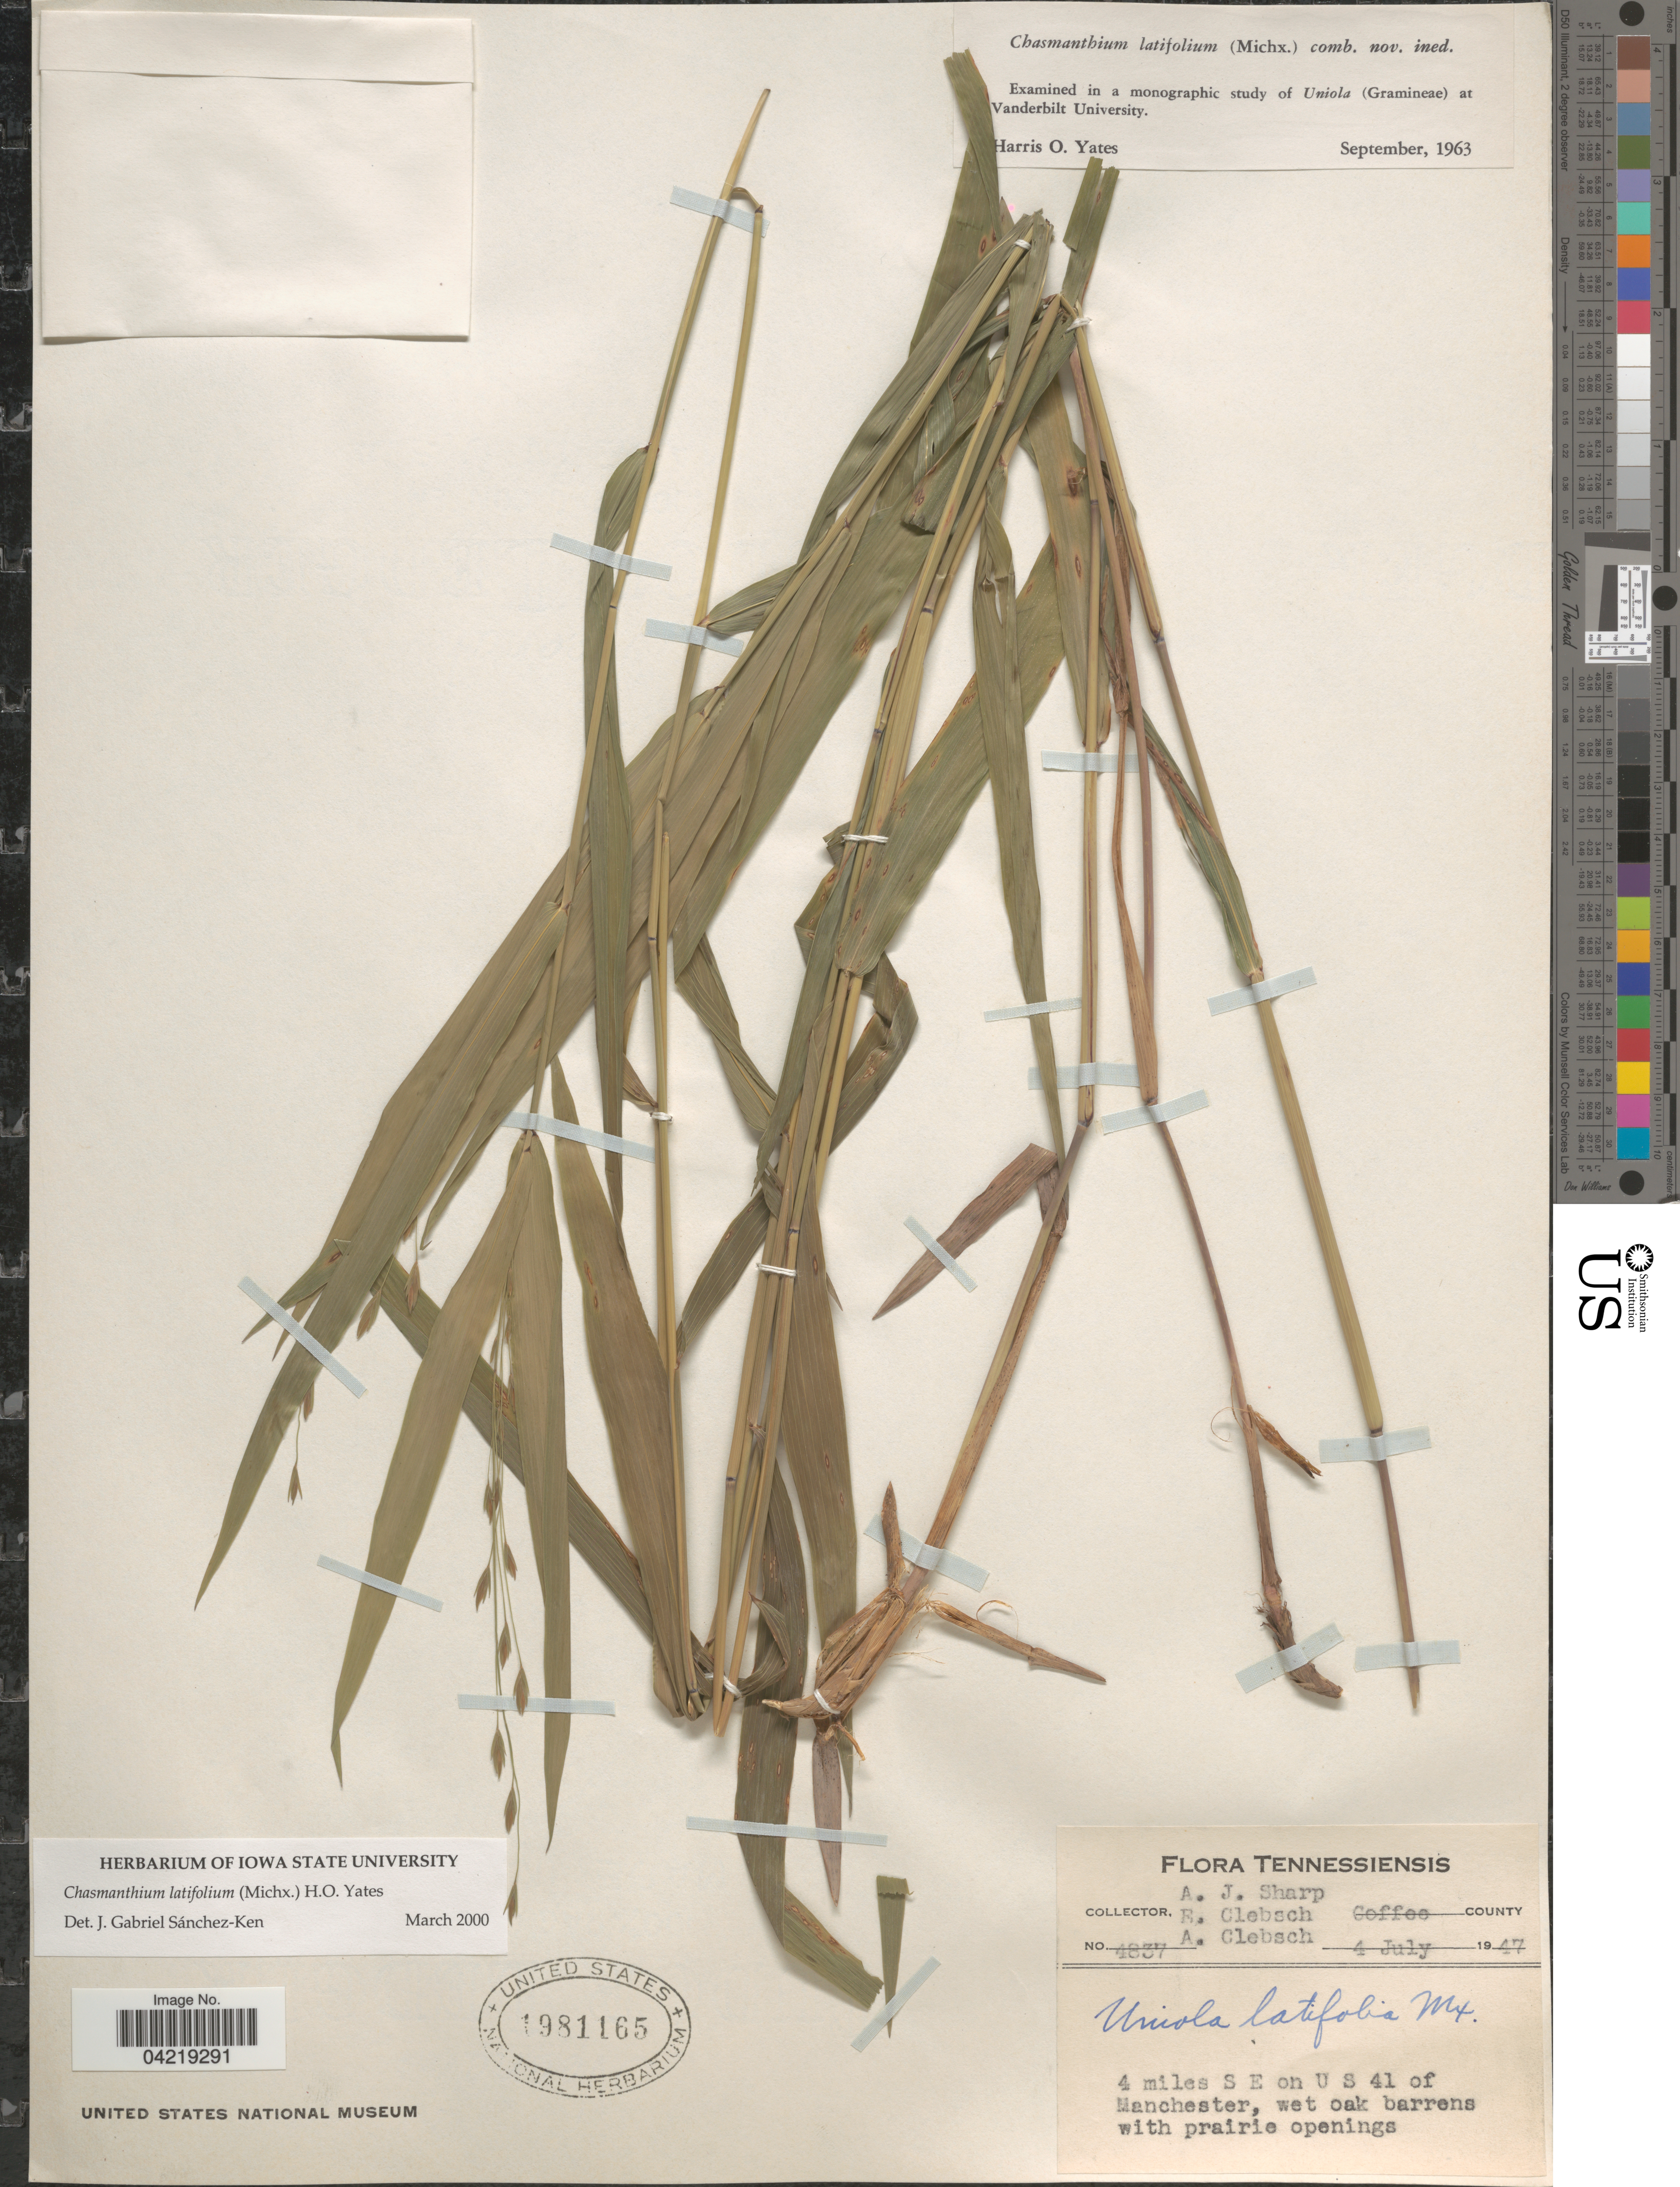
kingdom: Plantae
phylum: Tracheophyta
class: Liliopsida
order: Poales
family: Poaceae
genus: Chasmanthium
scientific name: Chasmanthium latifolium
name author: (Michx.) H.O. Yates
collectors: A. J. Sharp, E. Clebsch & A. Clebsch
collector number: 4837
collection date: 1947-07-04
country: United States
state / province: Tennessee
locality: Coffee County. 4 miles S E on U S 41 of Manchester.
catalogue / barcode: US 1981165